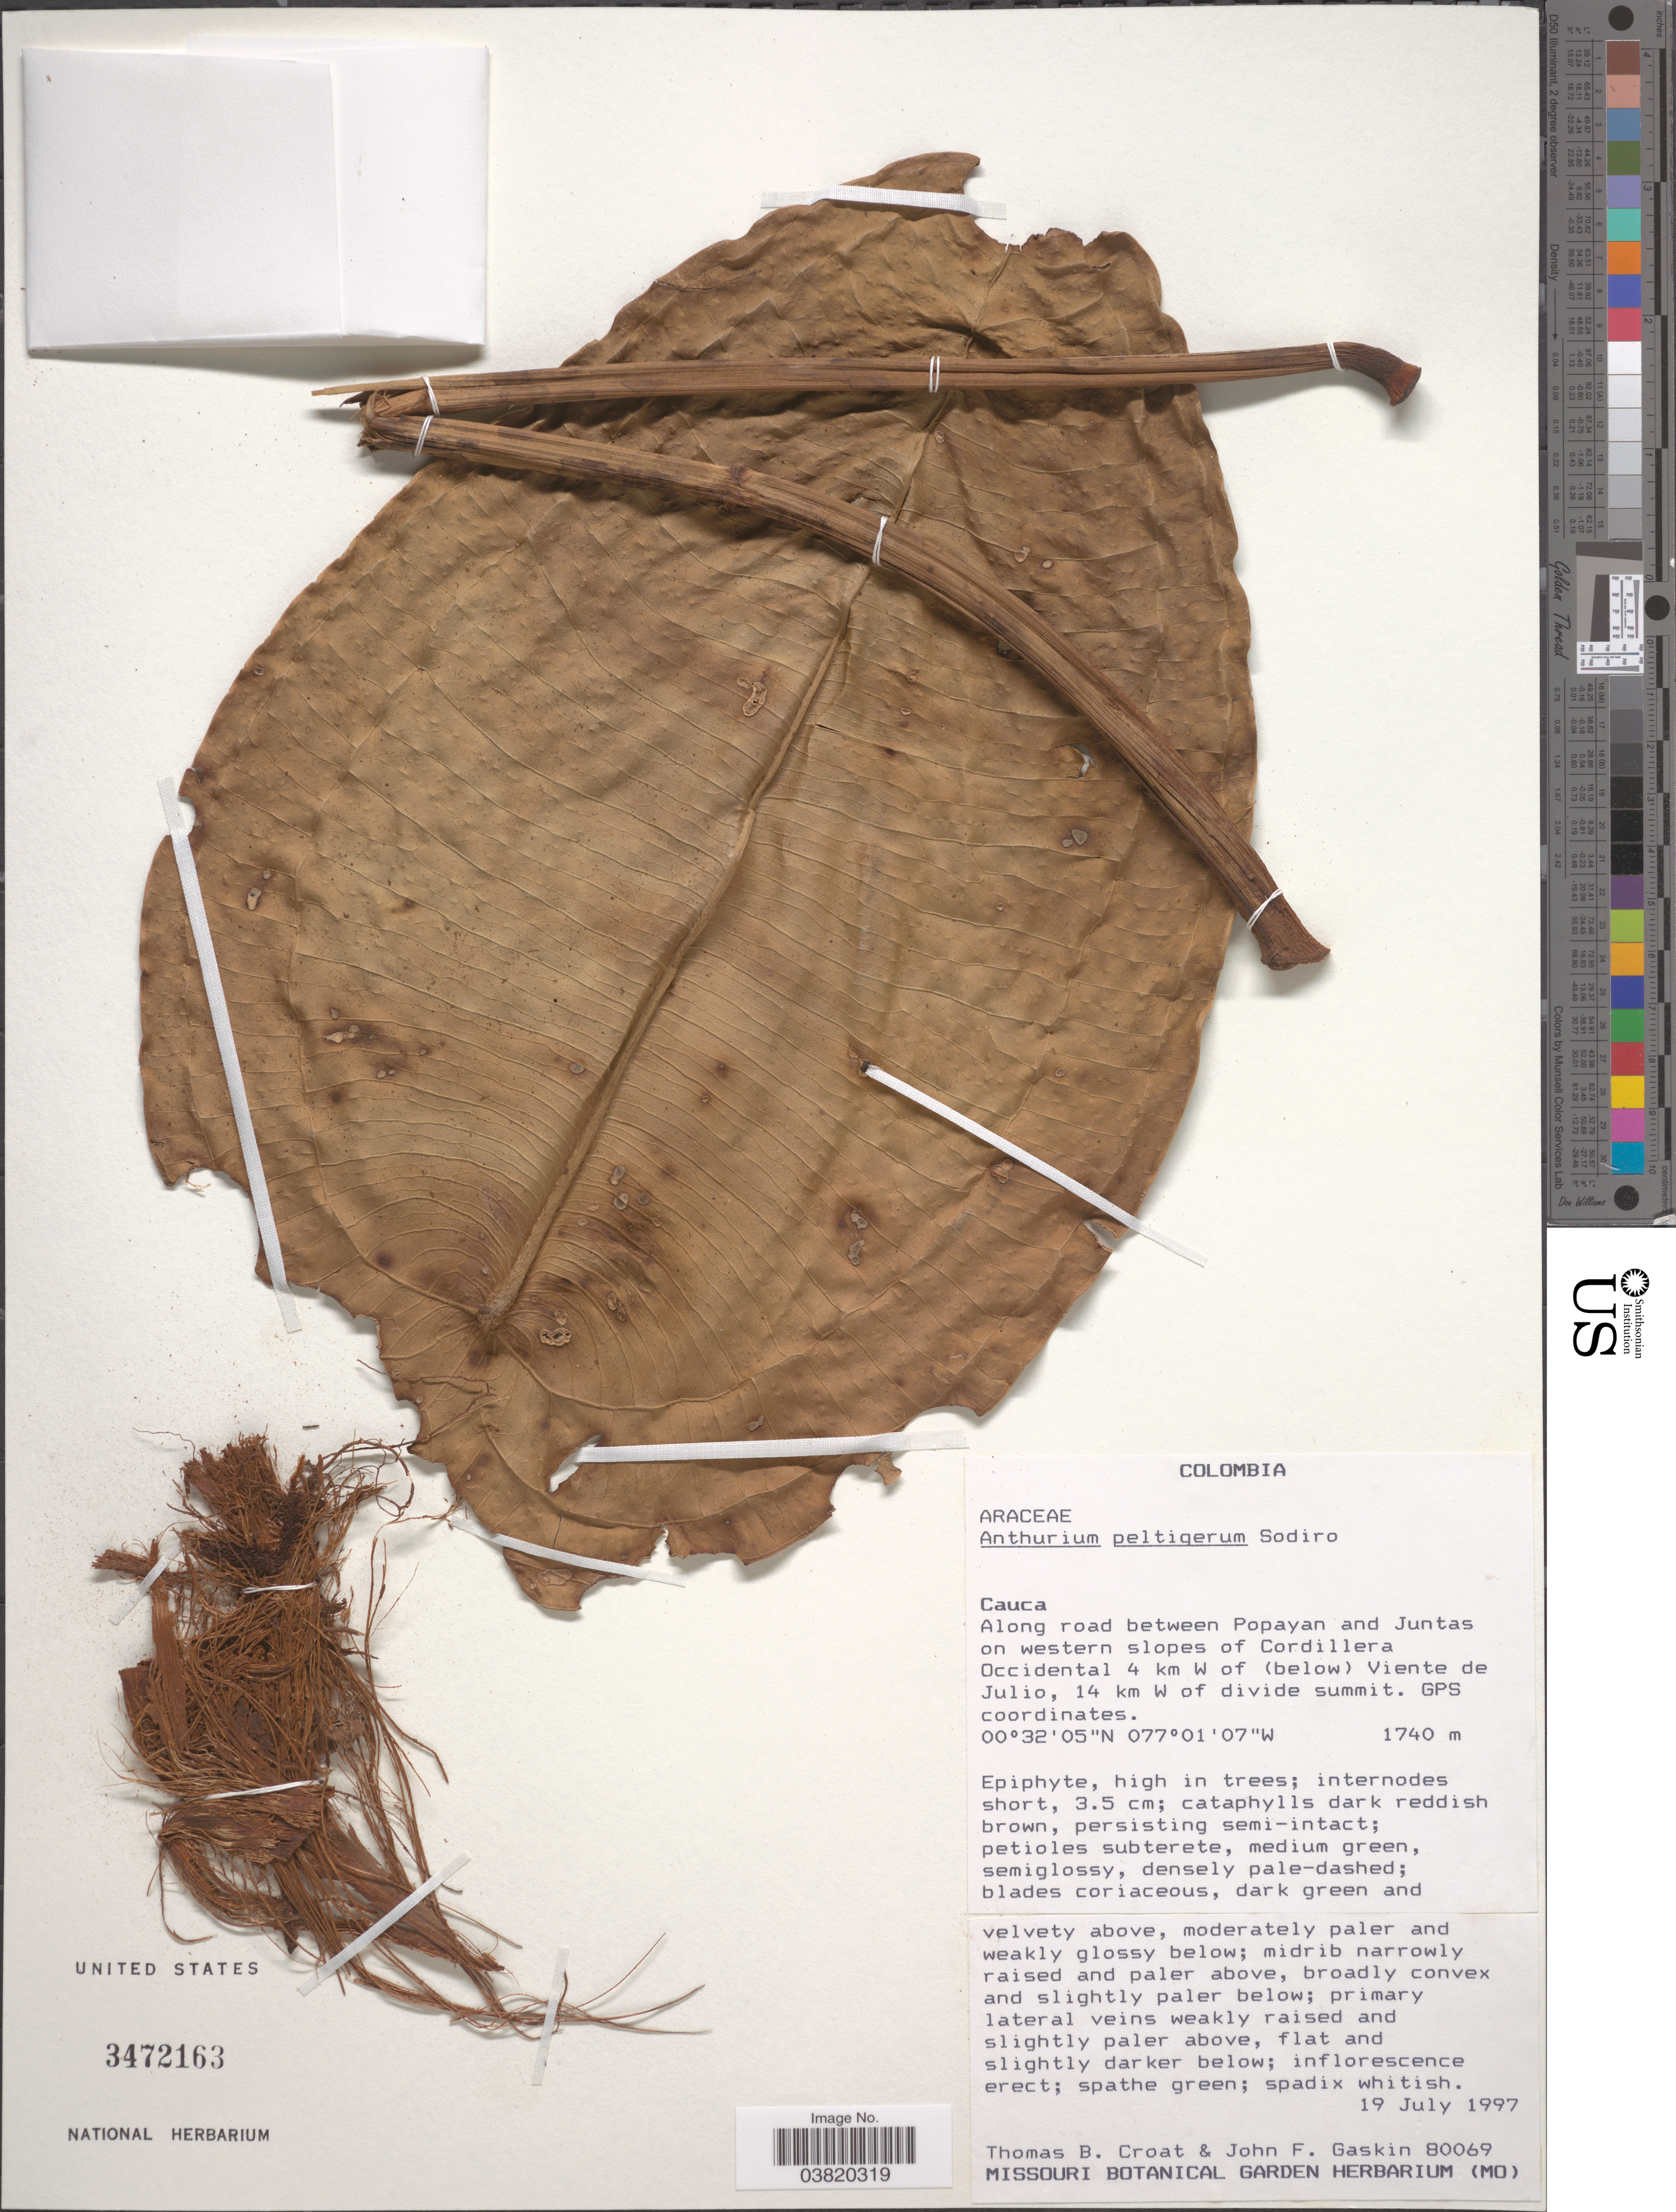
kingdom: Plantae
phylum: Tracheophyta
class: Liliopsida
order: Alismatales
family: Araceae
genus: Anthurium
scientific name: Anthurium peltigerum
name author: Sodiro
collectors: T. B. Croat & J. F. Gaskin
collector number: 80069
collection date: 1997-07-19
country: Colombia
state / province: Cauca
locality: Along road between Popayan and Juntas on western slopes of Cordillera Occidental 4 km W of (below) Viente de Julio, 14 km W of divide summit.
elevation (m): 1740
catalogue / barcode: US 3472163